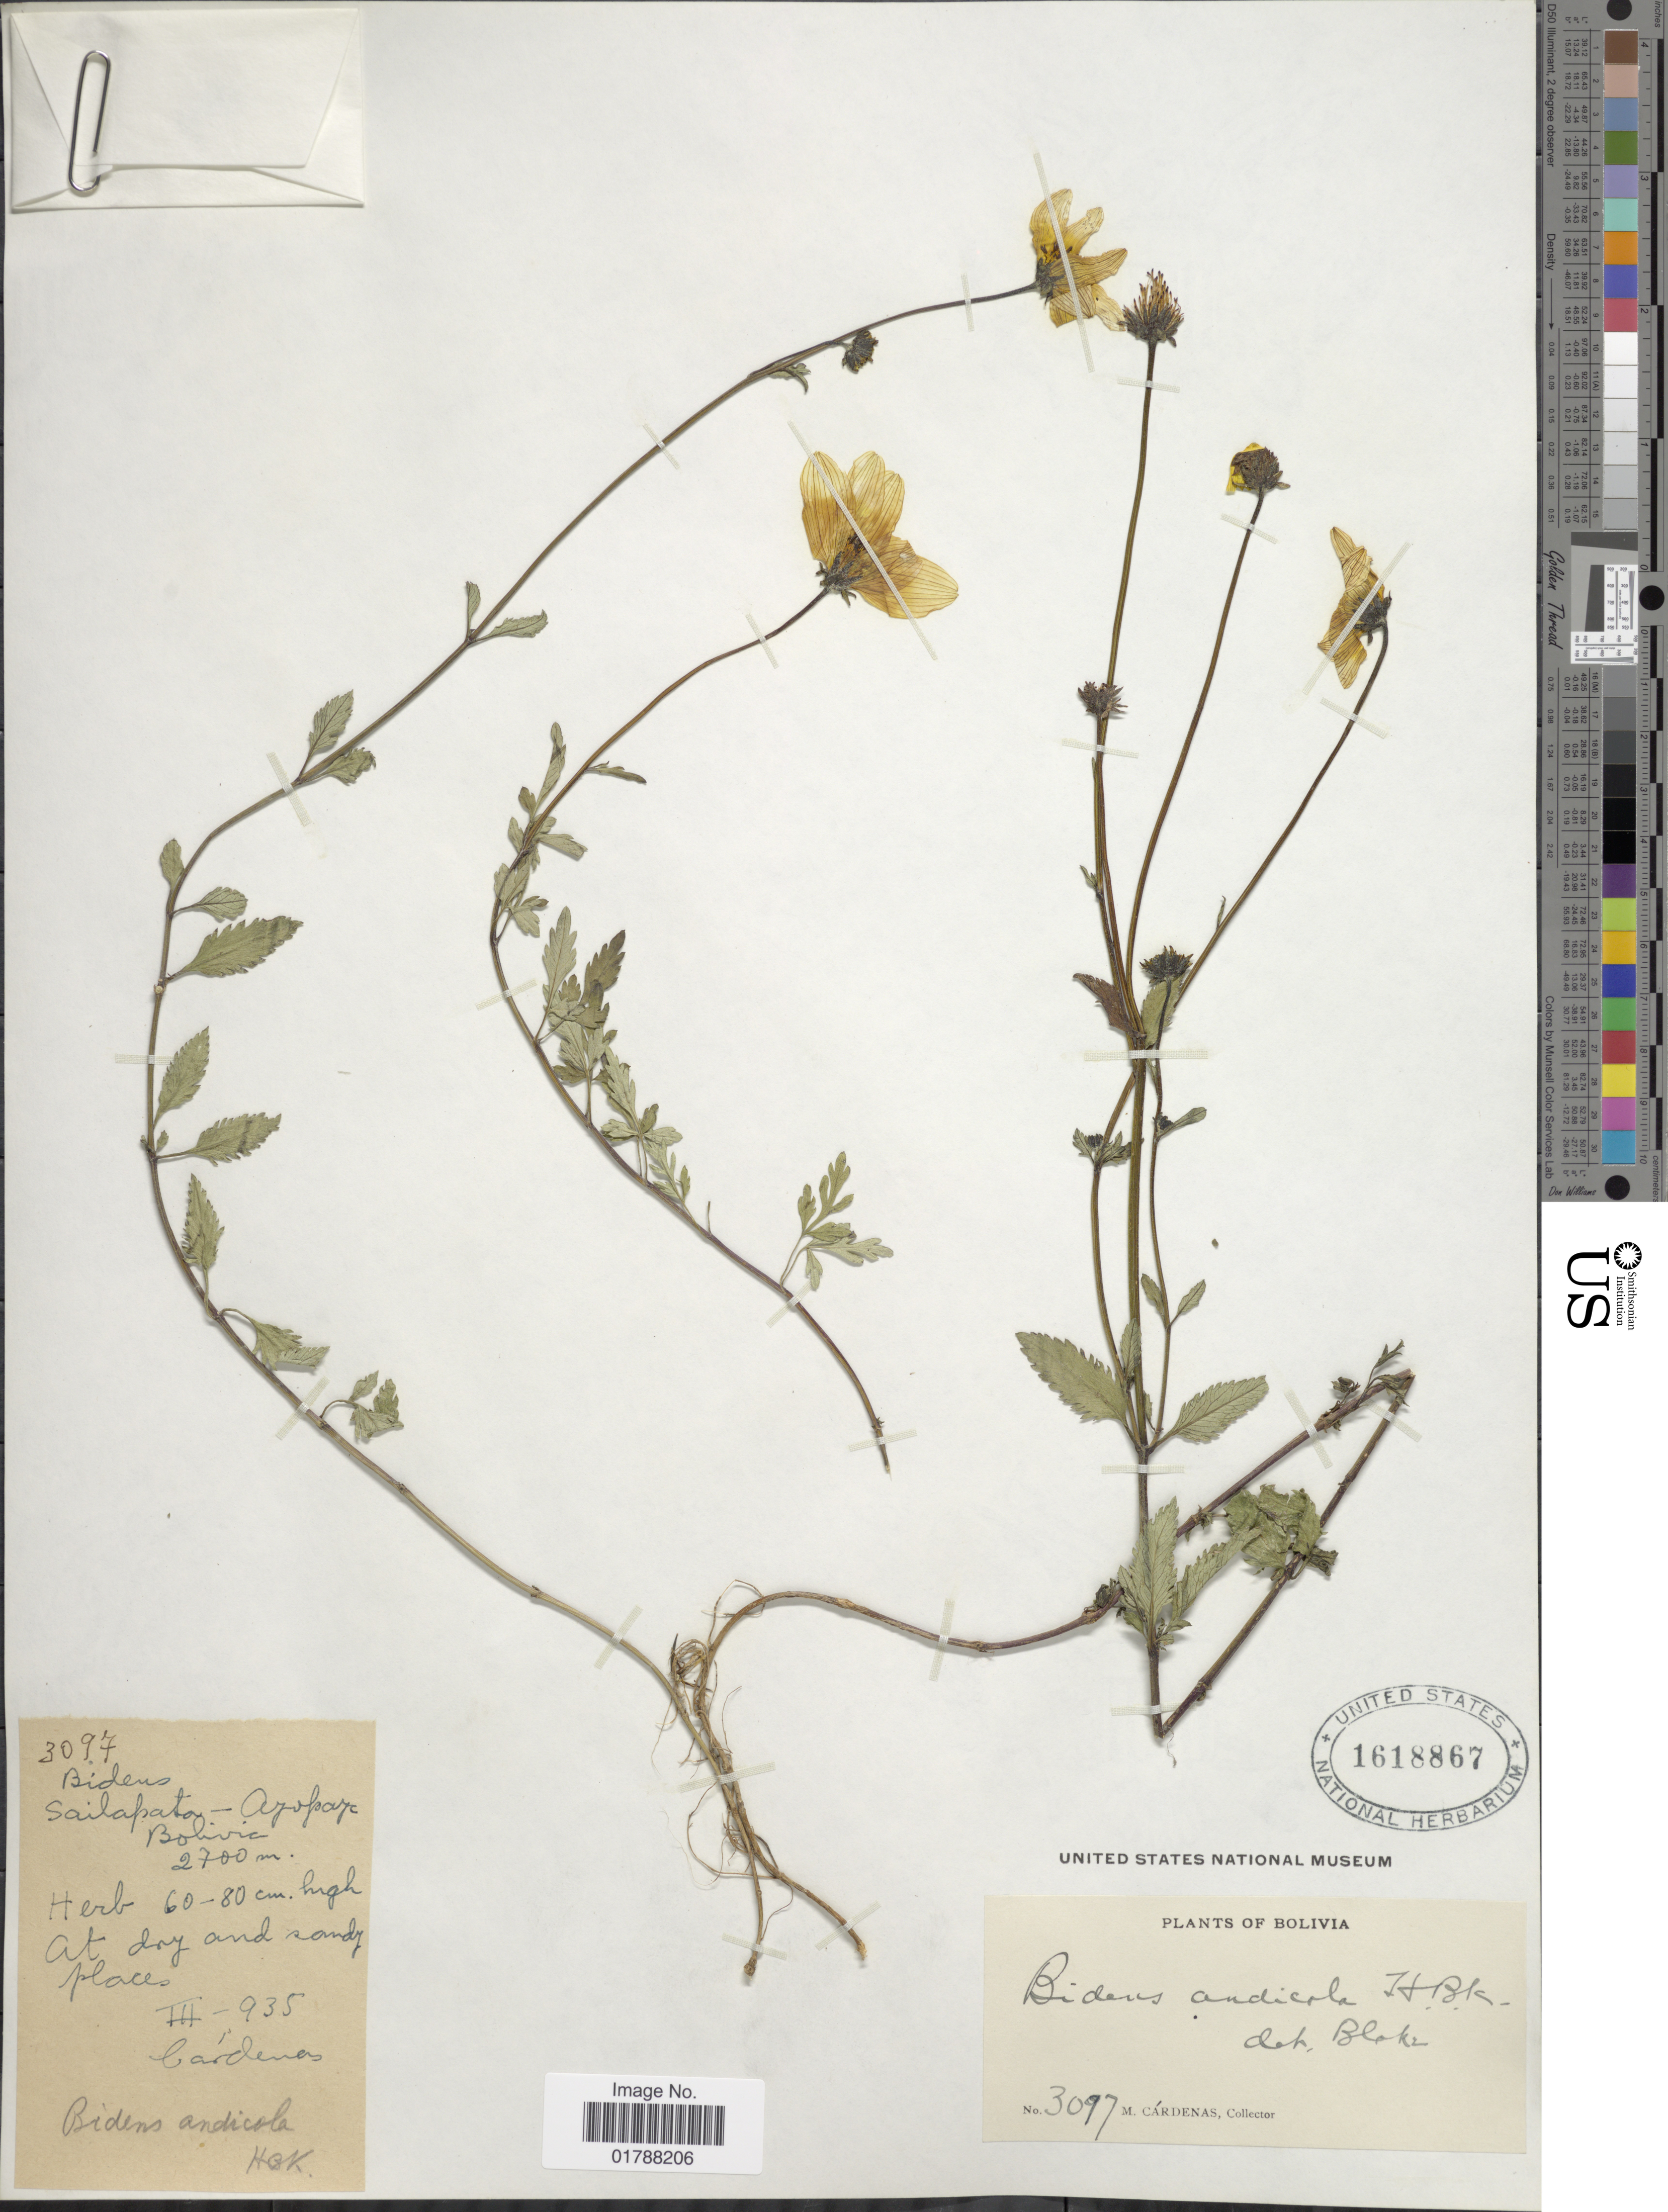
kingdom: Plantae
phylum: Tracheophyta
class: Magnoliopsida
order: Asterales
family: Asteraceae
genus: Bidens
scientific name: Bidens andicola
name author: Kunth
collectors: M. Cárdenas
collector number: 3097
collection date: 1935-03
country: Bolivia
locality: Sailapata Ayopaya. At dry and sandy place.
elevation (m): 2700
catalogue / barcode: US 1618867